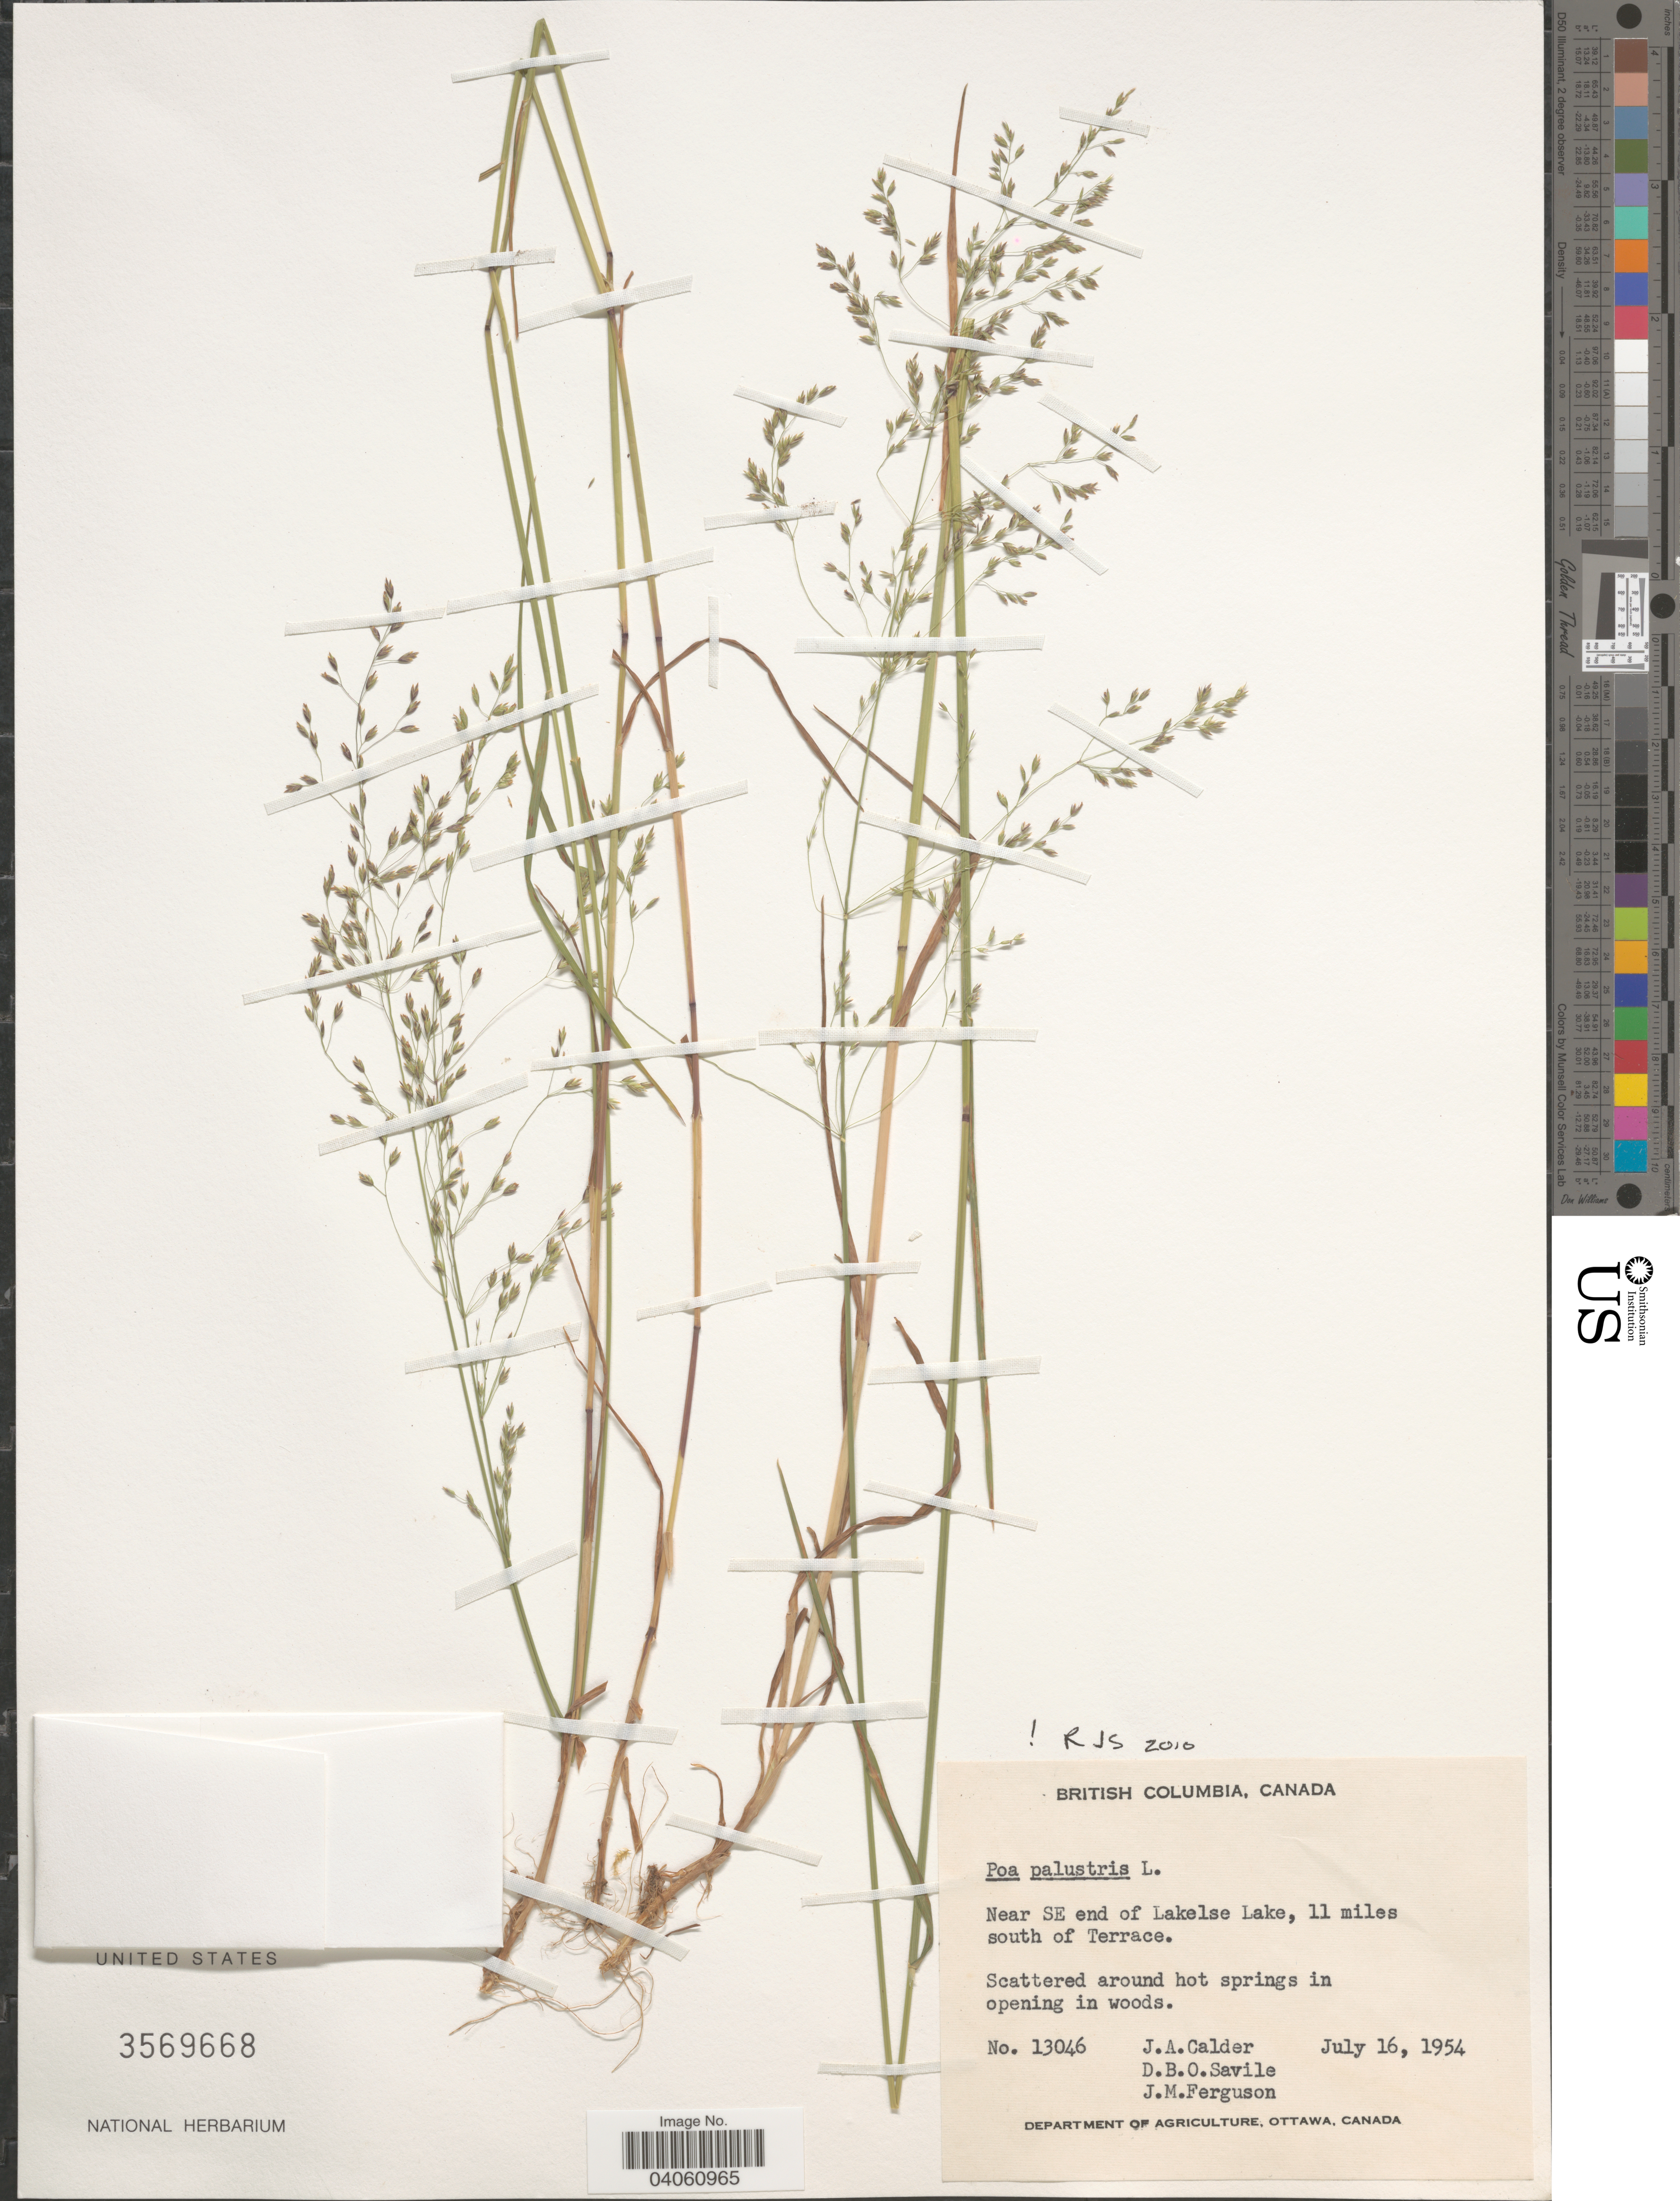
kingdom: Plantae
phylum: Tracheophyta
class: Liliopsida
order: Poales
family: Poaceae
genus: Poa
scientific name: Poa palustris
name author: L.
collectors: J. A. Calder, D. Savile & J. M. Ferguson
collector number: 13046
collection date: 1954-07-16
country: Canada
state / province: British Columbia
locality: Near SE end of Lakelse Lake, 11 miles south of Terrace.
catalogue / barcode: US 3569668